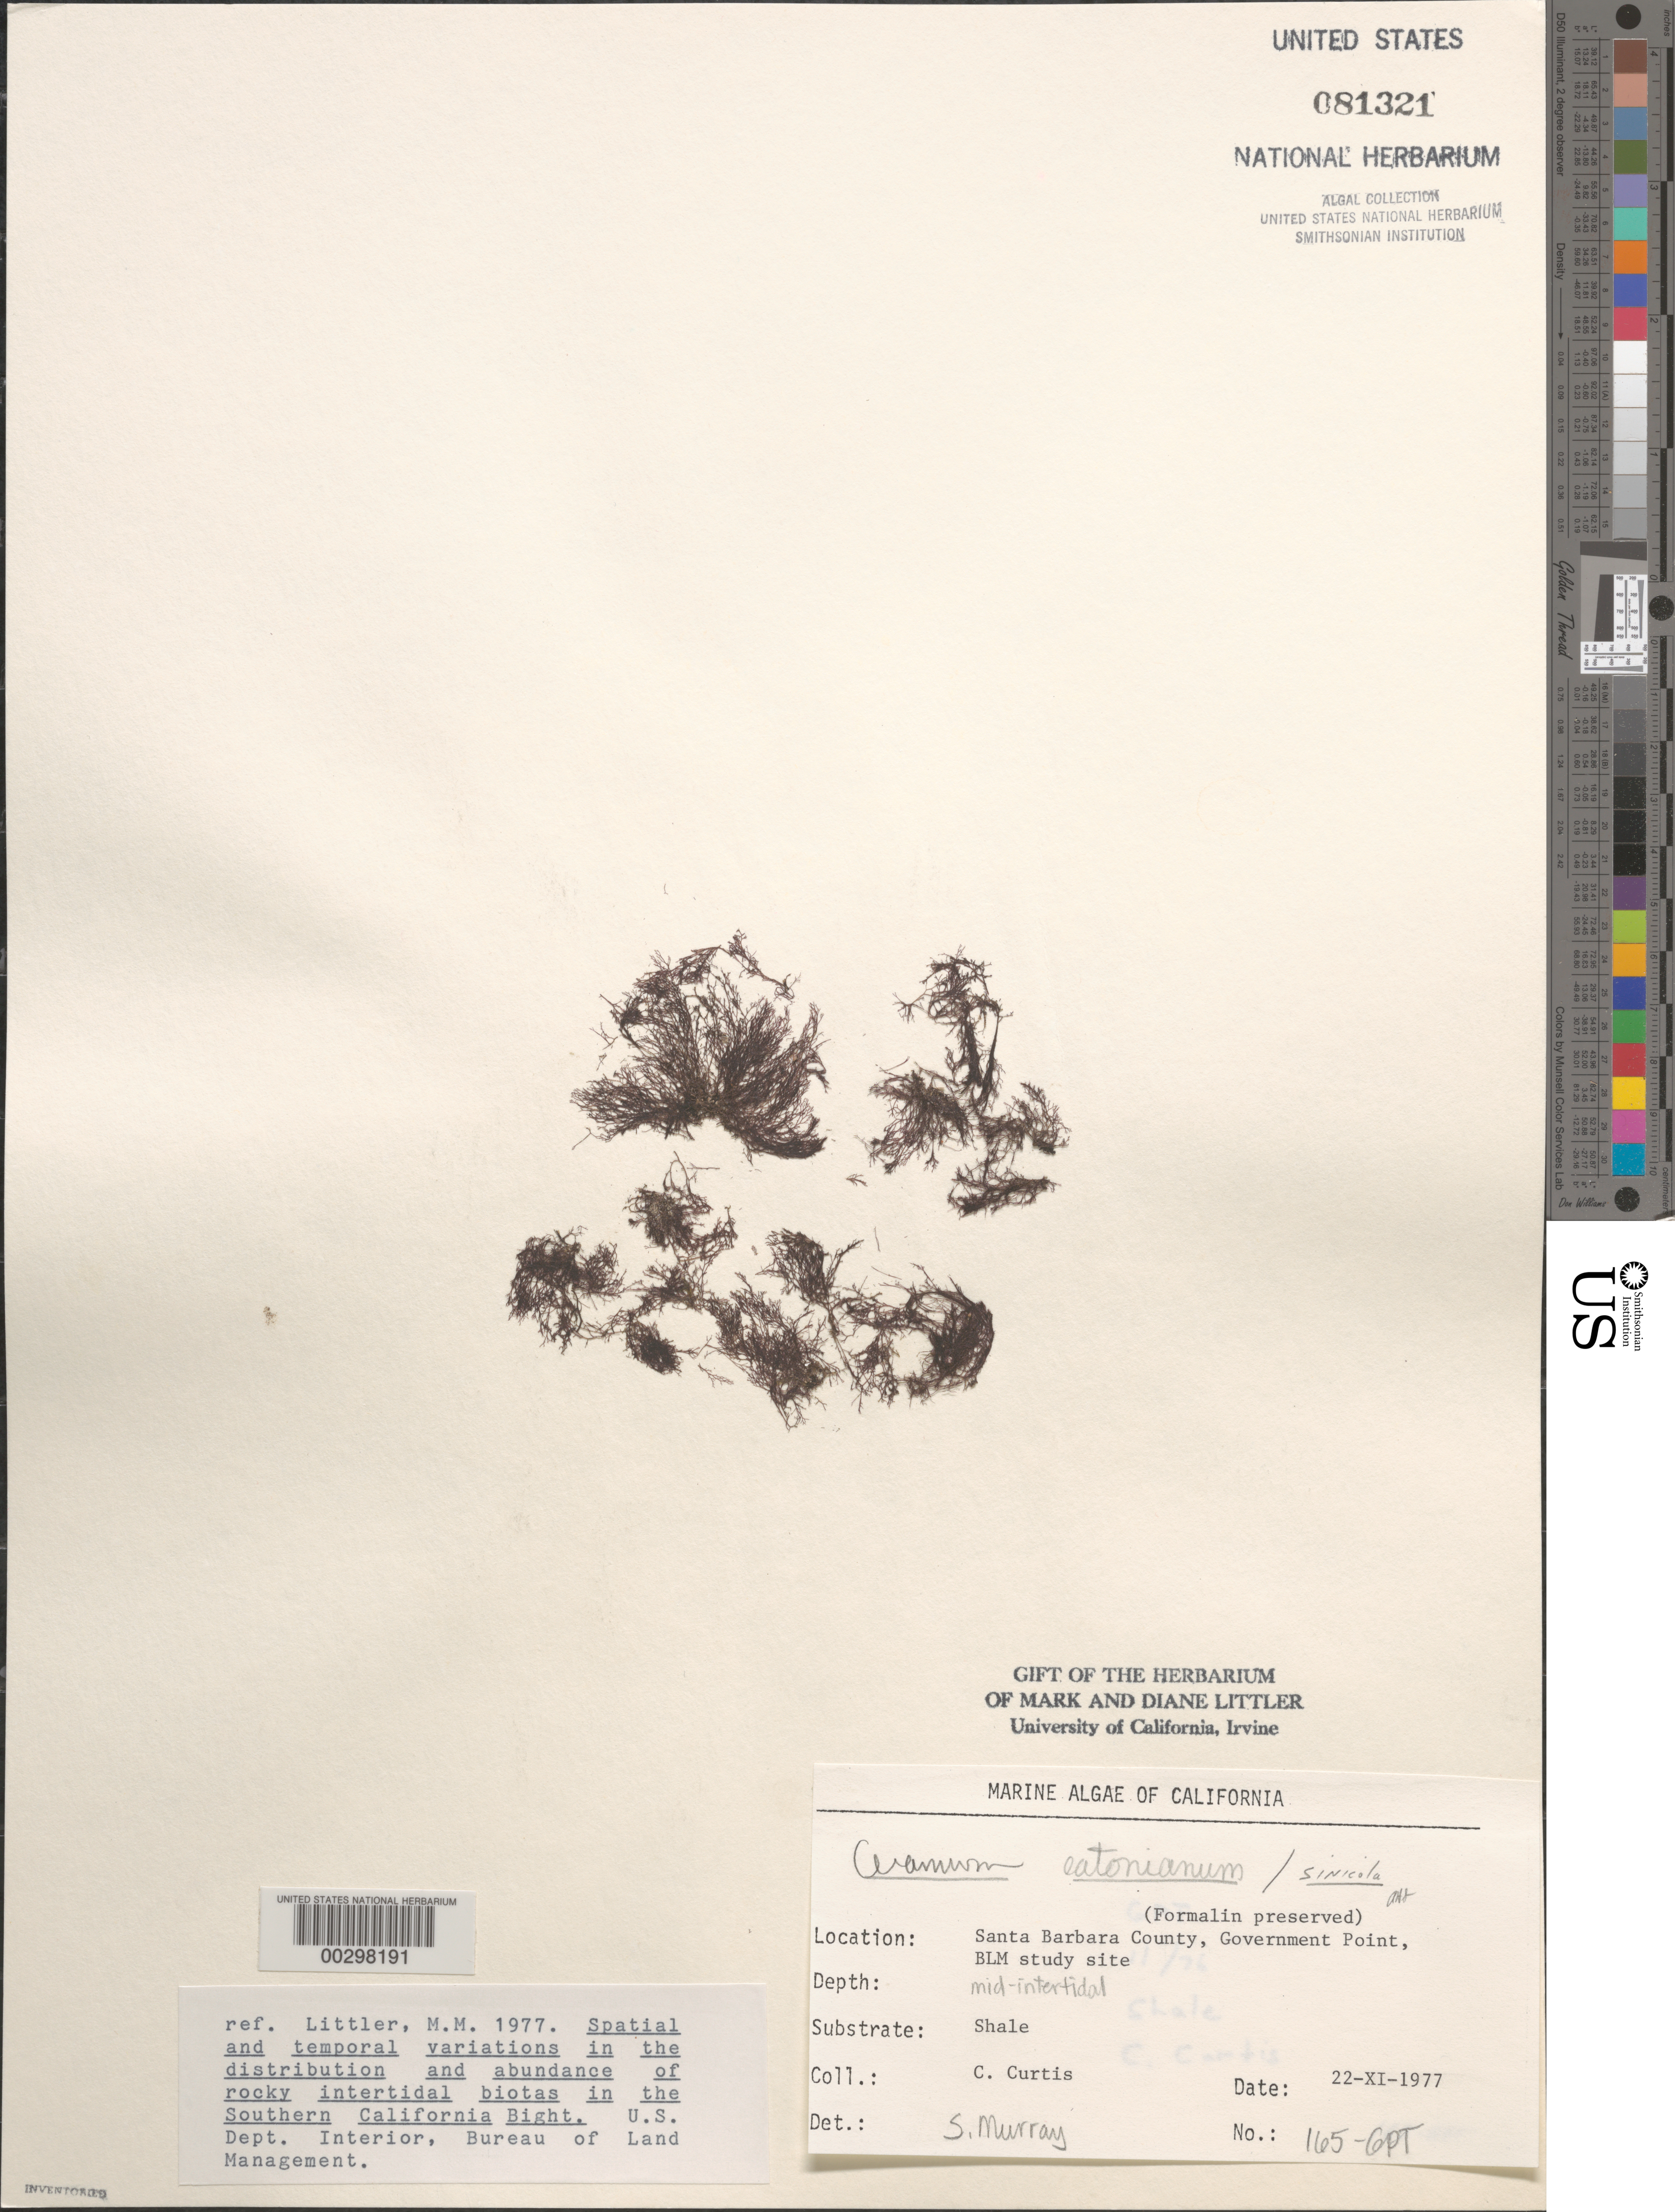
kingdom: Plantae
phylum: Rhodophyta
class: Florideophyceae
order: Ceramiales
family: Ceramiaceae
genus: Corallophila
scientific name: Corallophila eatoniana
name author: (Farl.) T.O. Cho et al.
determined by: Algae name updating Project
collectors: C. Curtis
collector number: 165-gpt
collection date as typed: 22 Nov 1977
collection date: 1977-11-22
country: United States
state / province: California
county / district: Santa Barbara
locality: Government Point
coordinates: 34 26'31"N, 120 24'06"W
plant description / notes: BLM-SOCALBIGHT Rocky Intertidal Survey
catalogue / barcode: US 81321